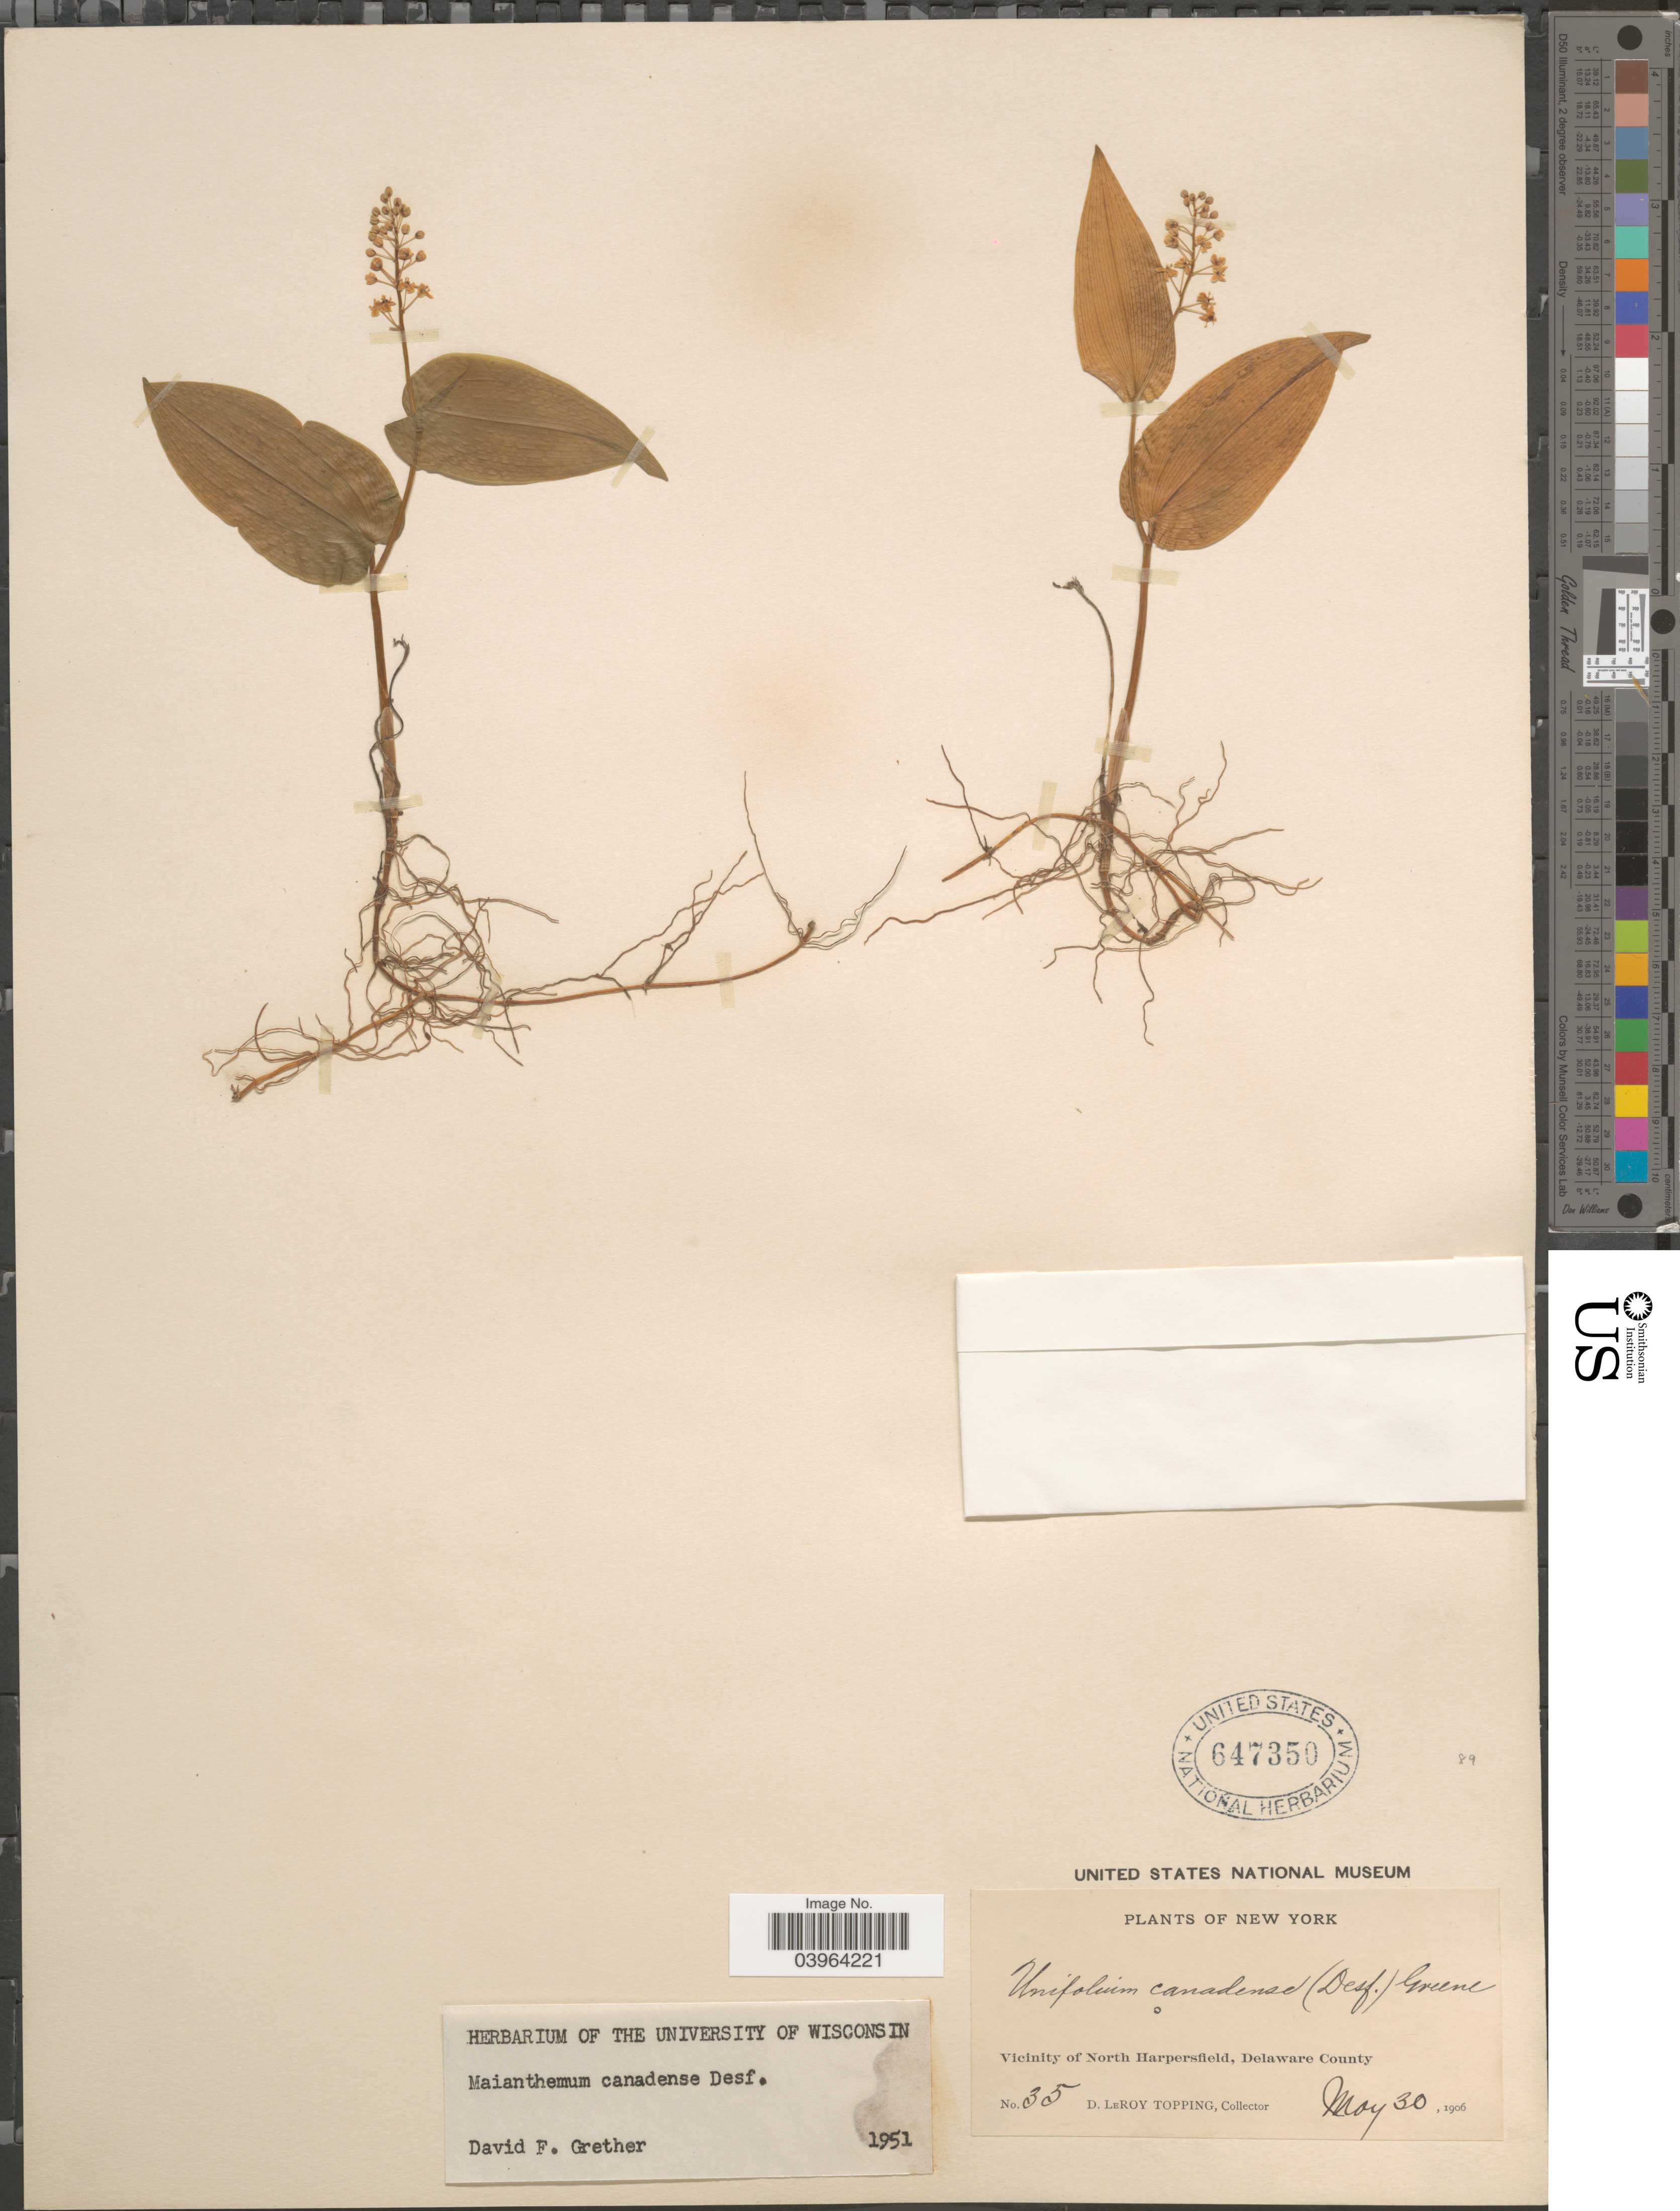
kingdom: Plantae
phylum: Tracheophyta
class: Liliopsida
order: Asparagales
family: Asparagaceae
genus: Maianthemum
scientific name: Maianthemum canadense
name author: Desf.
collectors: D. L. Topping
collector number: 35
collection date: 1906-05-30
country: United States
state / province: New York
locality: Vicinity of North Harpersfield, Delaware County.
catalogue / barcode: US 647350